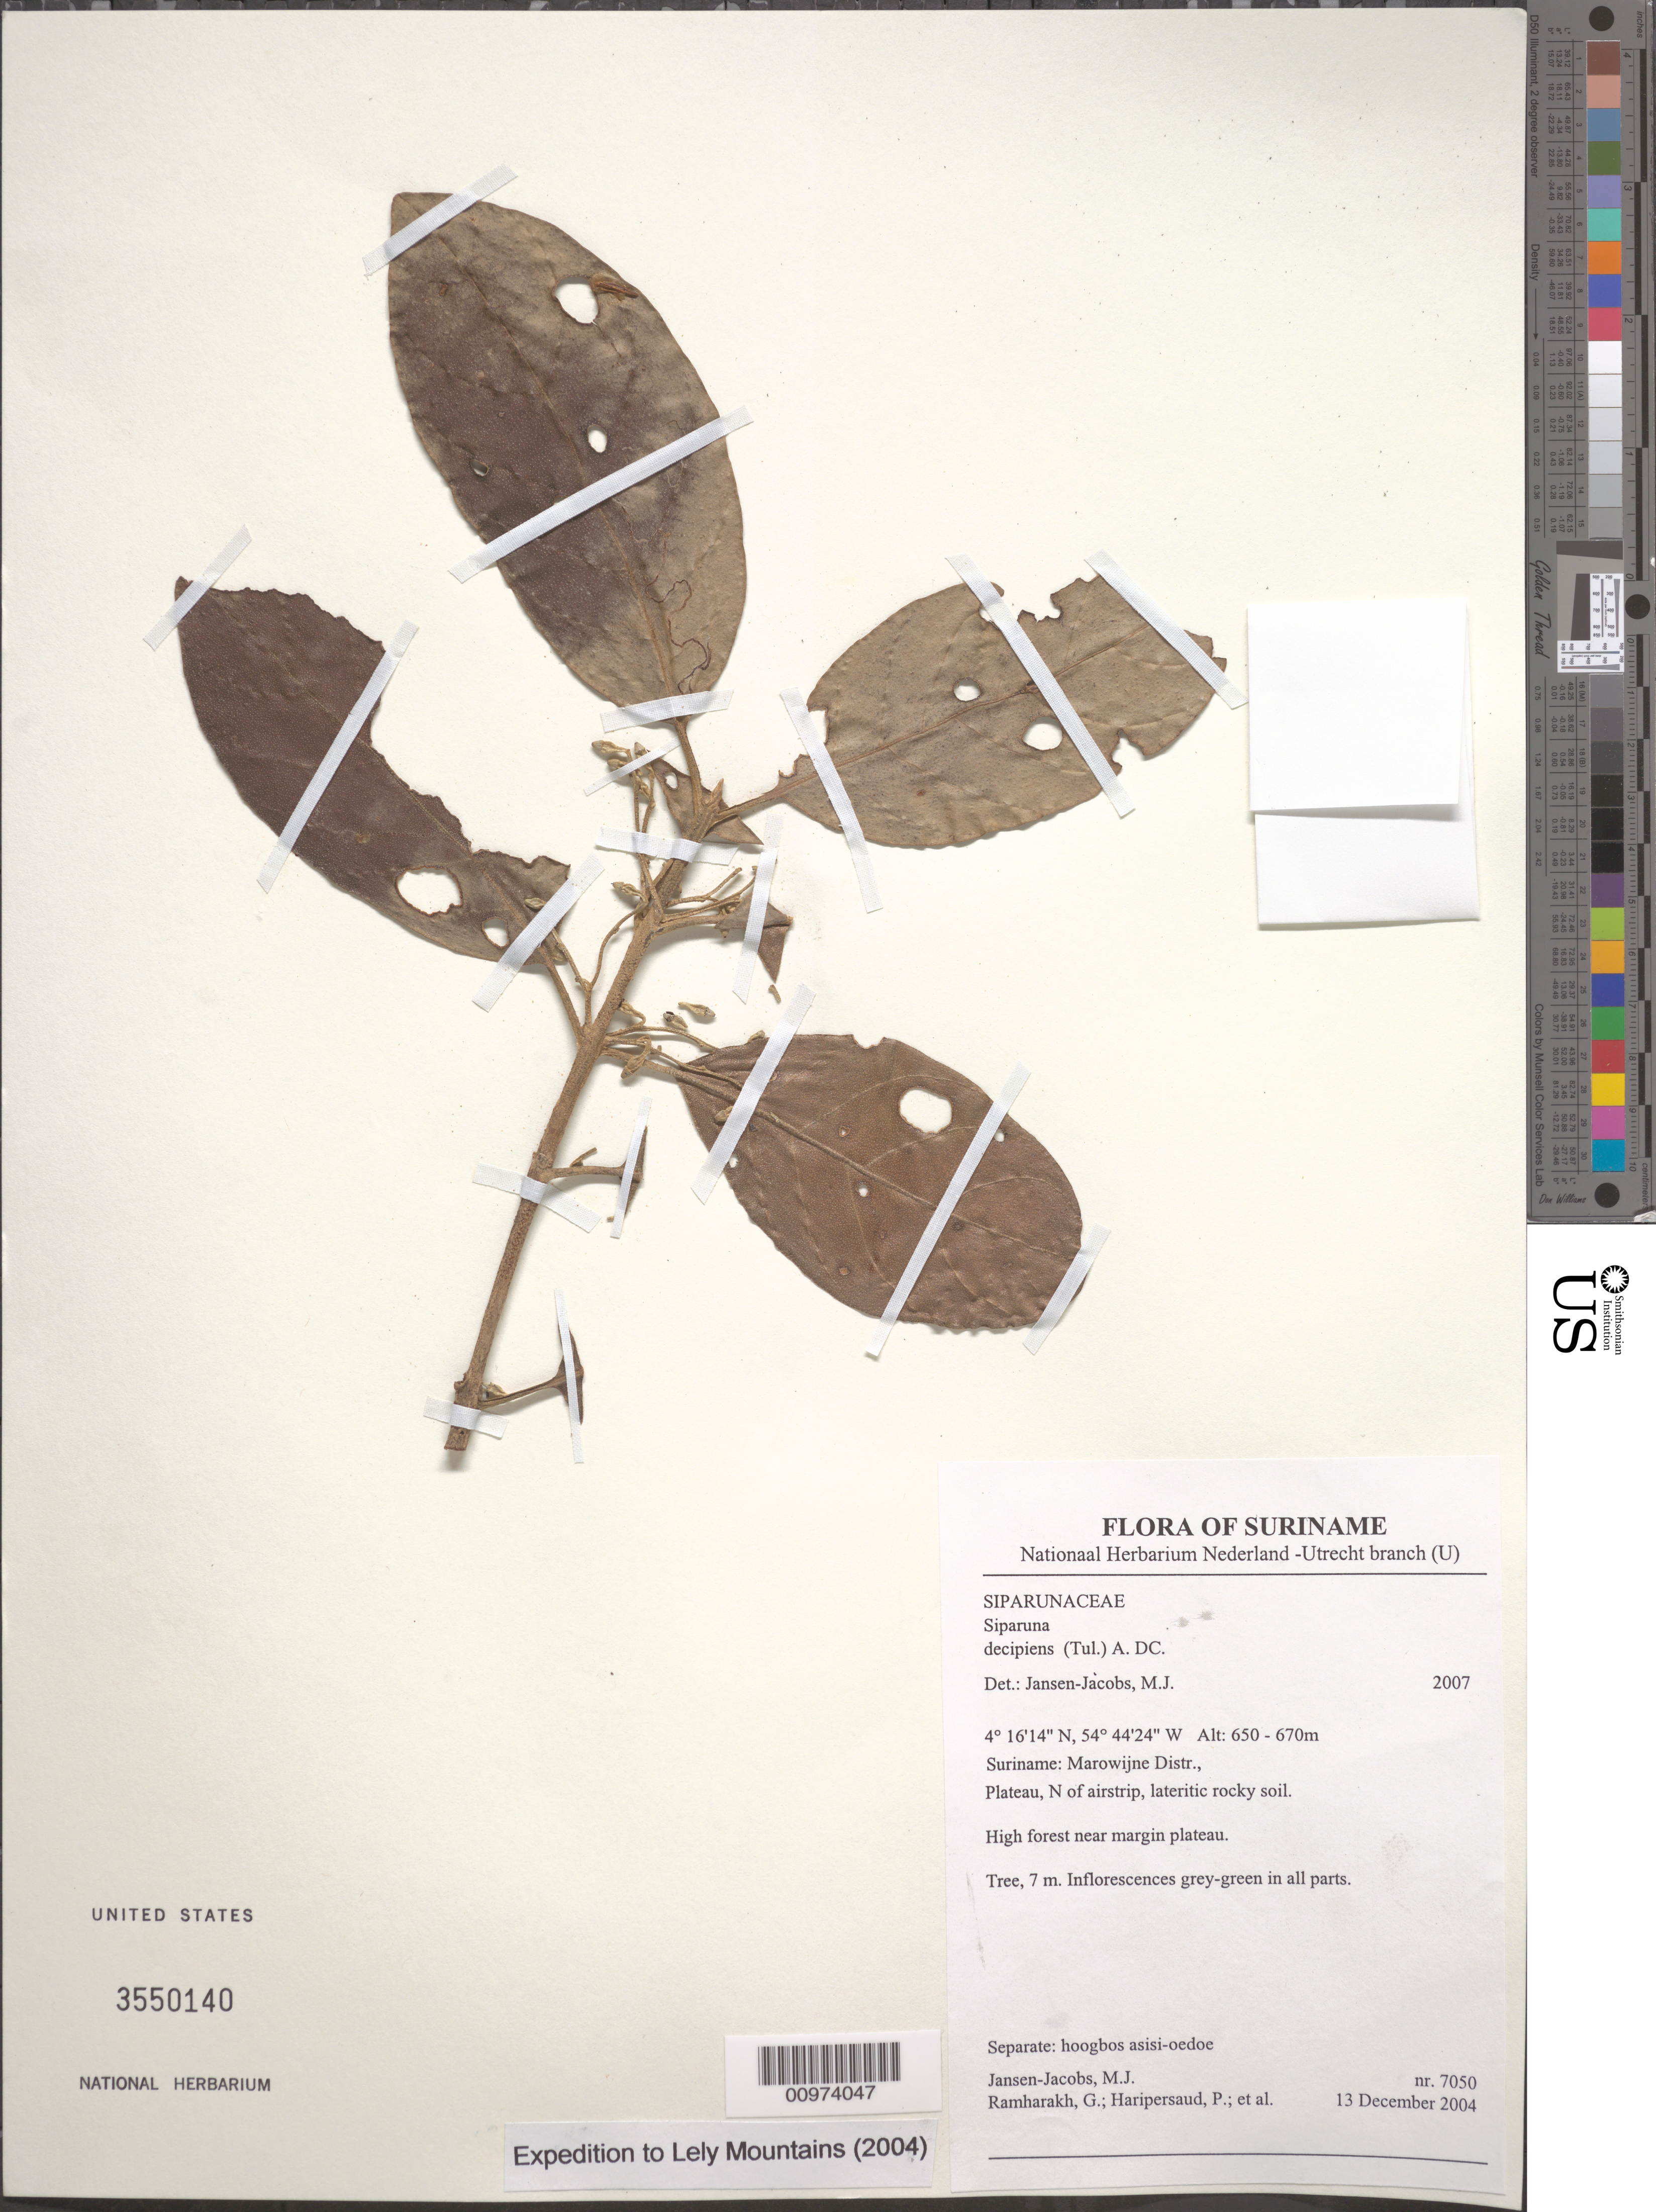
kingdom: Plantae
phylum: Tracheophyta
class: Magnoliopsida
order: Laurales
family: Siparunaceae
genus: Siparuna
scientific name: Siparuna decipiens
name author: (Tul.) A. DC.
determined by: Jansen-Jacobs, M. J., (U), Nationaal Herbarium Nederland, Utrecht University branch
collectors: M. J. Jansen-Jacobs et al.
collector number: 7050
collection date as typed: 13-Dec-04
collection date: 2004-12-13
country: Suriname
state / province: Marowijne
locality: Marowijne Distr., Plateau, N of airstrip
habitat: Lateritic rocky soil. High forest near margin plateau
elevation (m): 650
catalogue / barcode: US 3550140